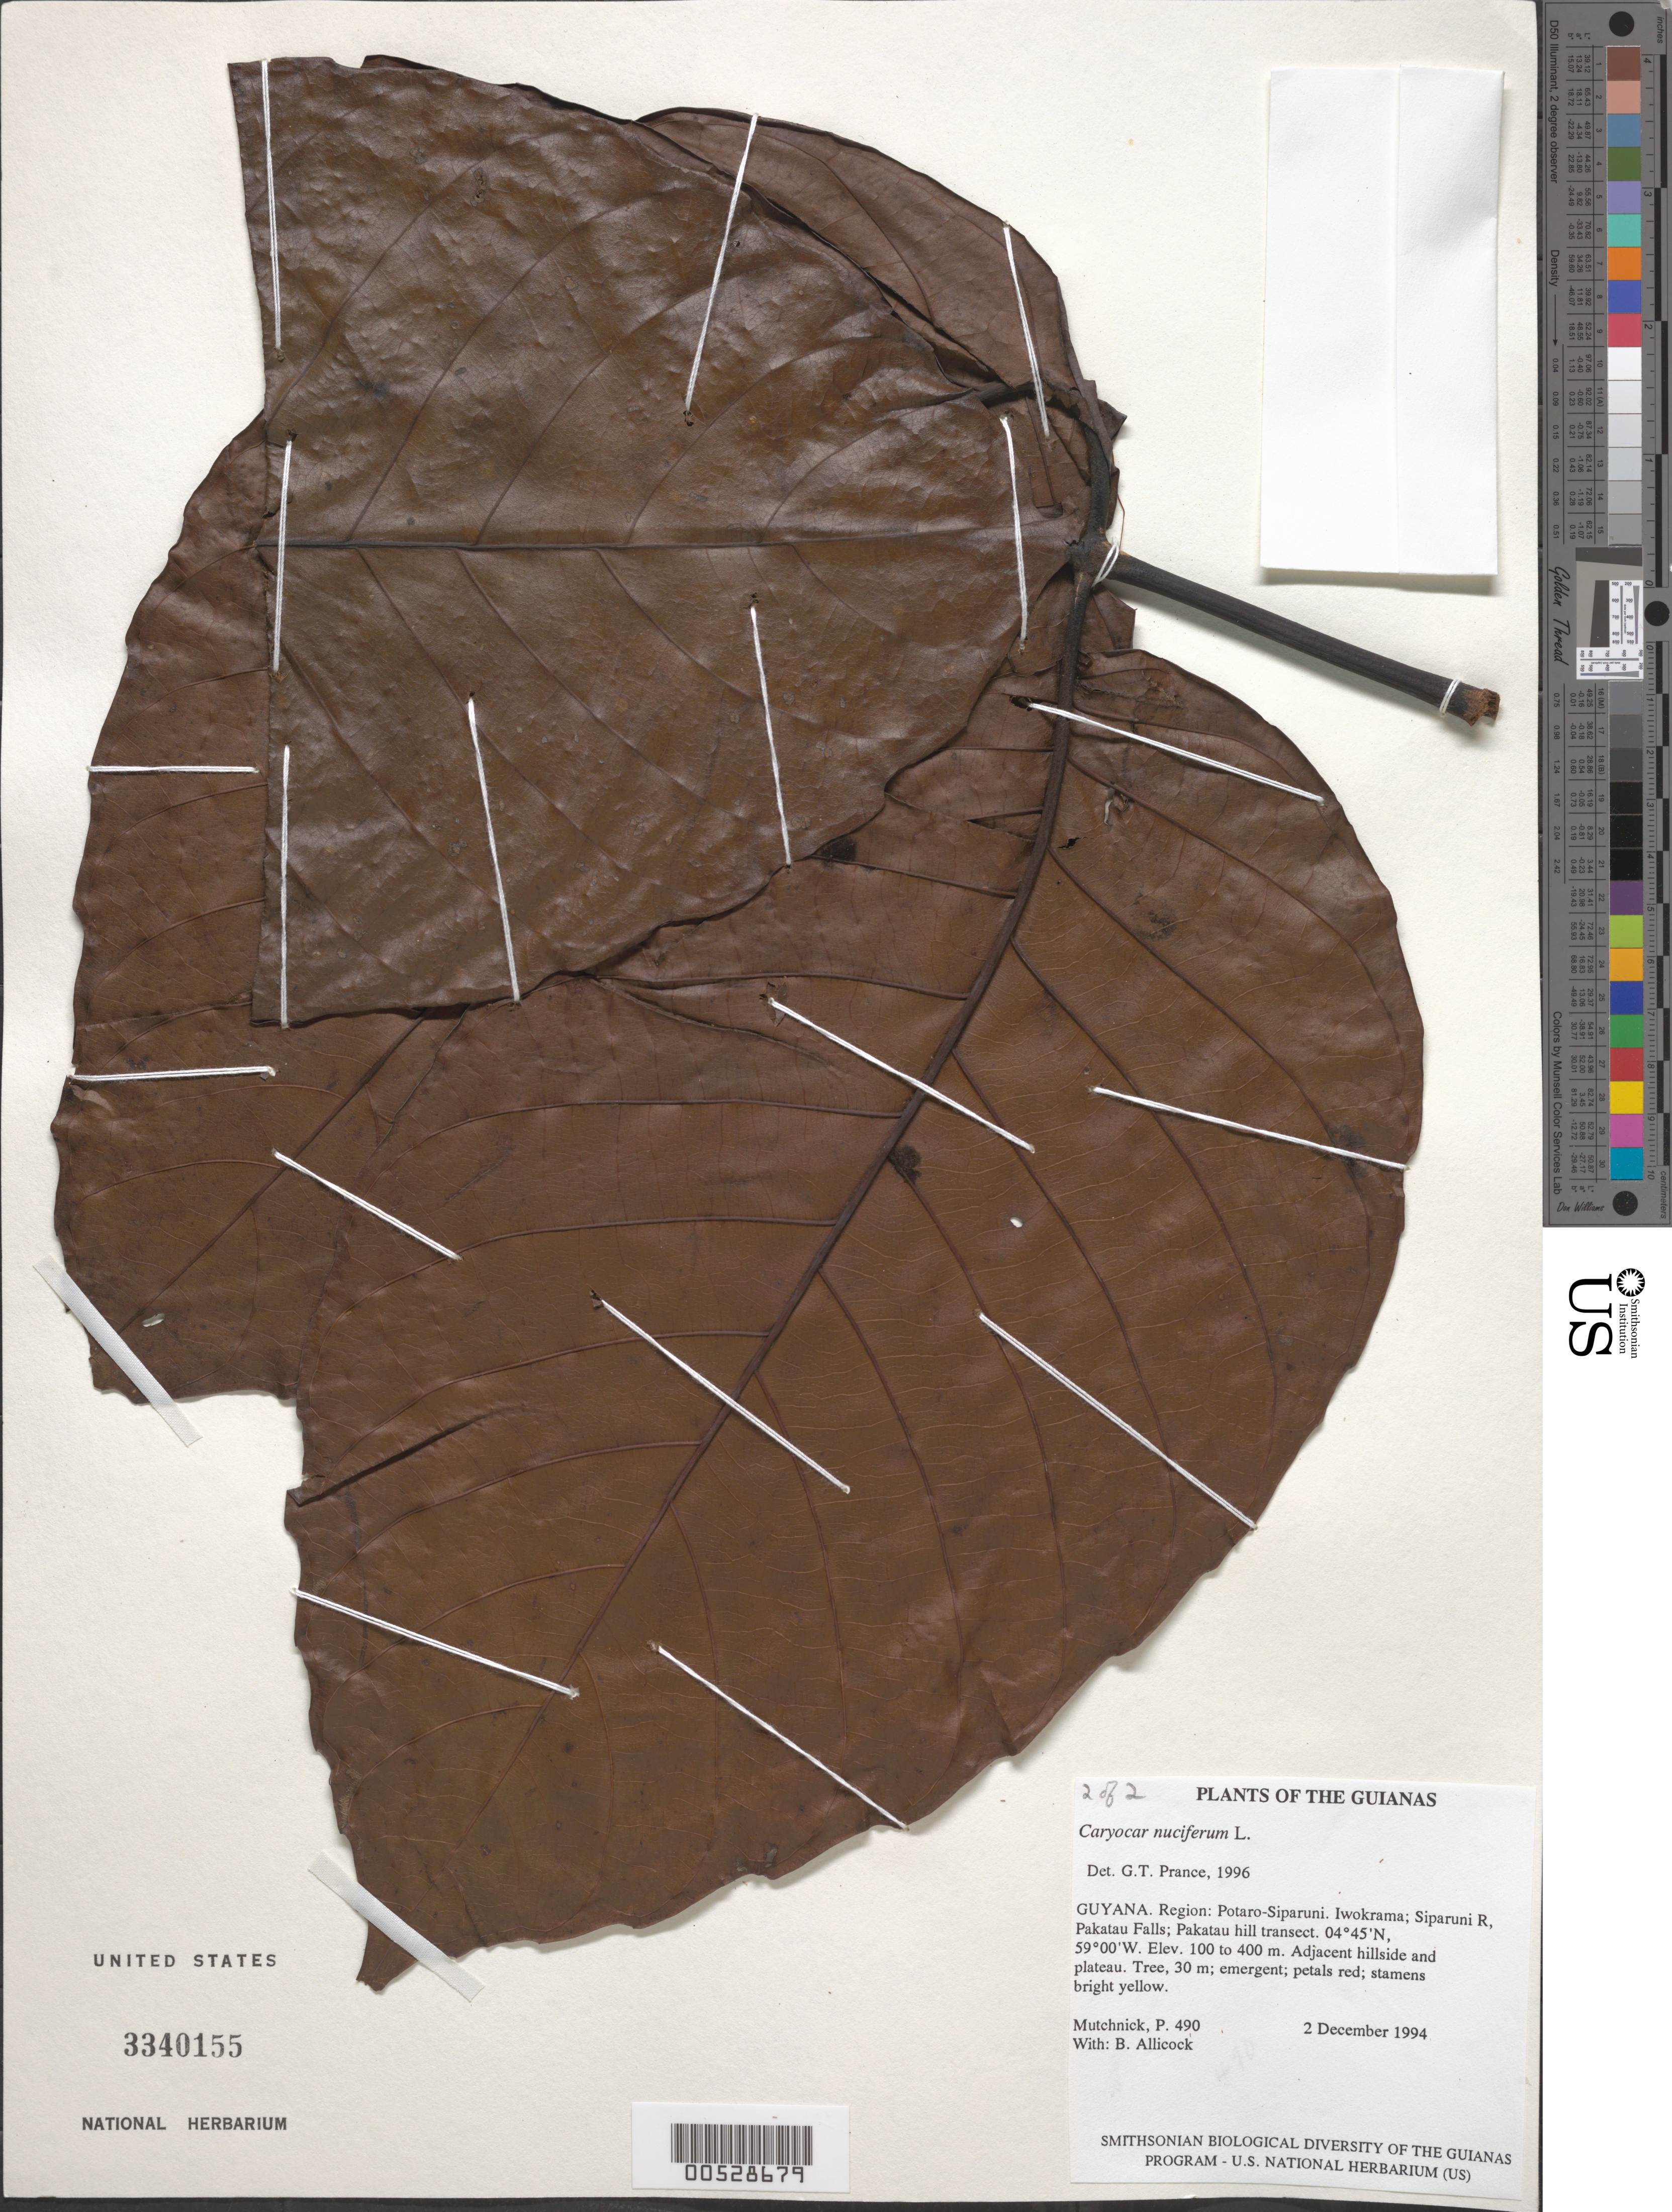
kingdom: Plantae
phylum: Tracheophyta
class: Magnoliopsida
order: Malpighiales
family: Caryocaraceae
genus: Caryocar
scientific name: Caryocar nuciferum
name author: L.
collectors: P. Mutchnick & B. Allicock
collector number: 490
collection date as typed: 2 December 1994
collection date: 1994-12-02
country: Guyana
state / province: Potaro-Siparuni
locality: Iwokrama; Siparuni R, Pakatau Falls; Pakatau hill transect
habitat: Adjacent hillside and plateau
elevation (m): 100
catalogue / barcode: US 3340155